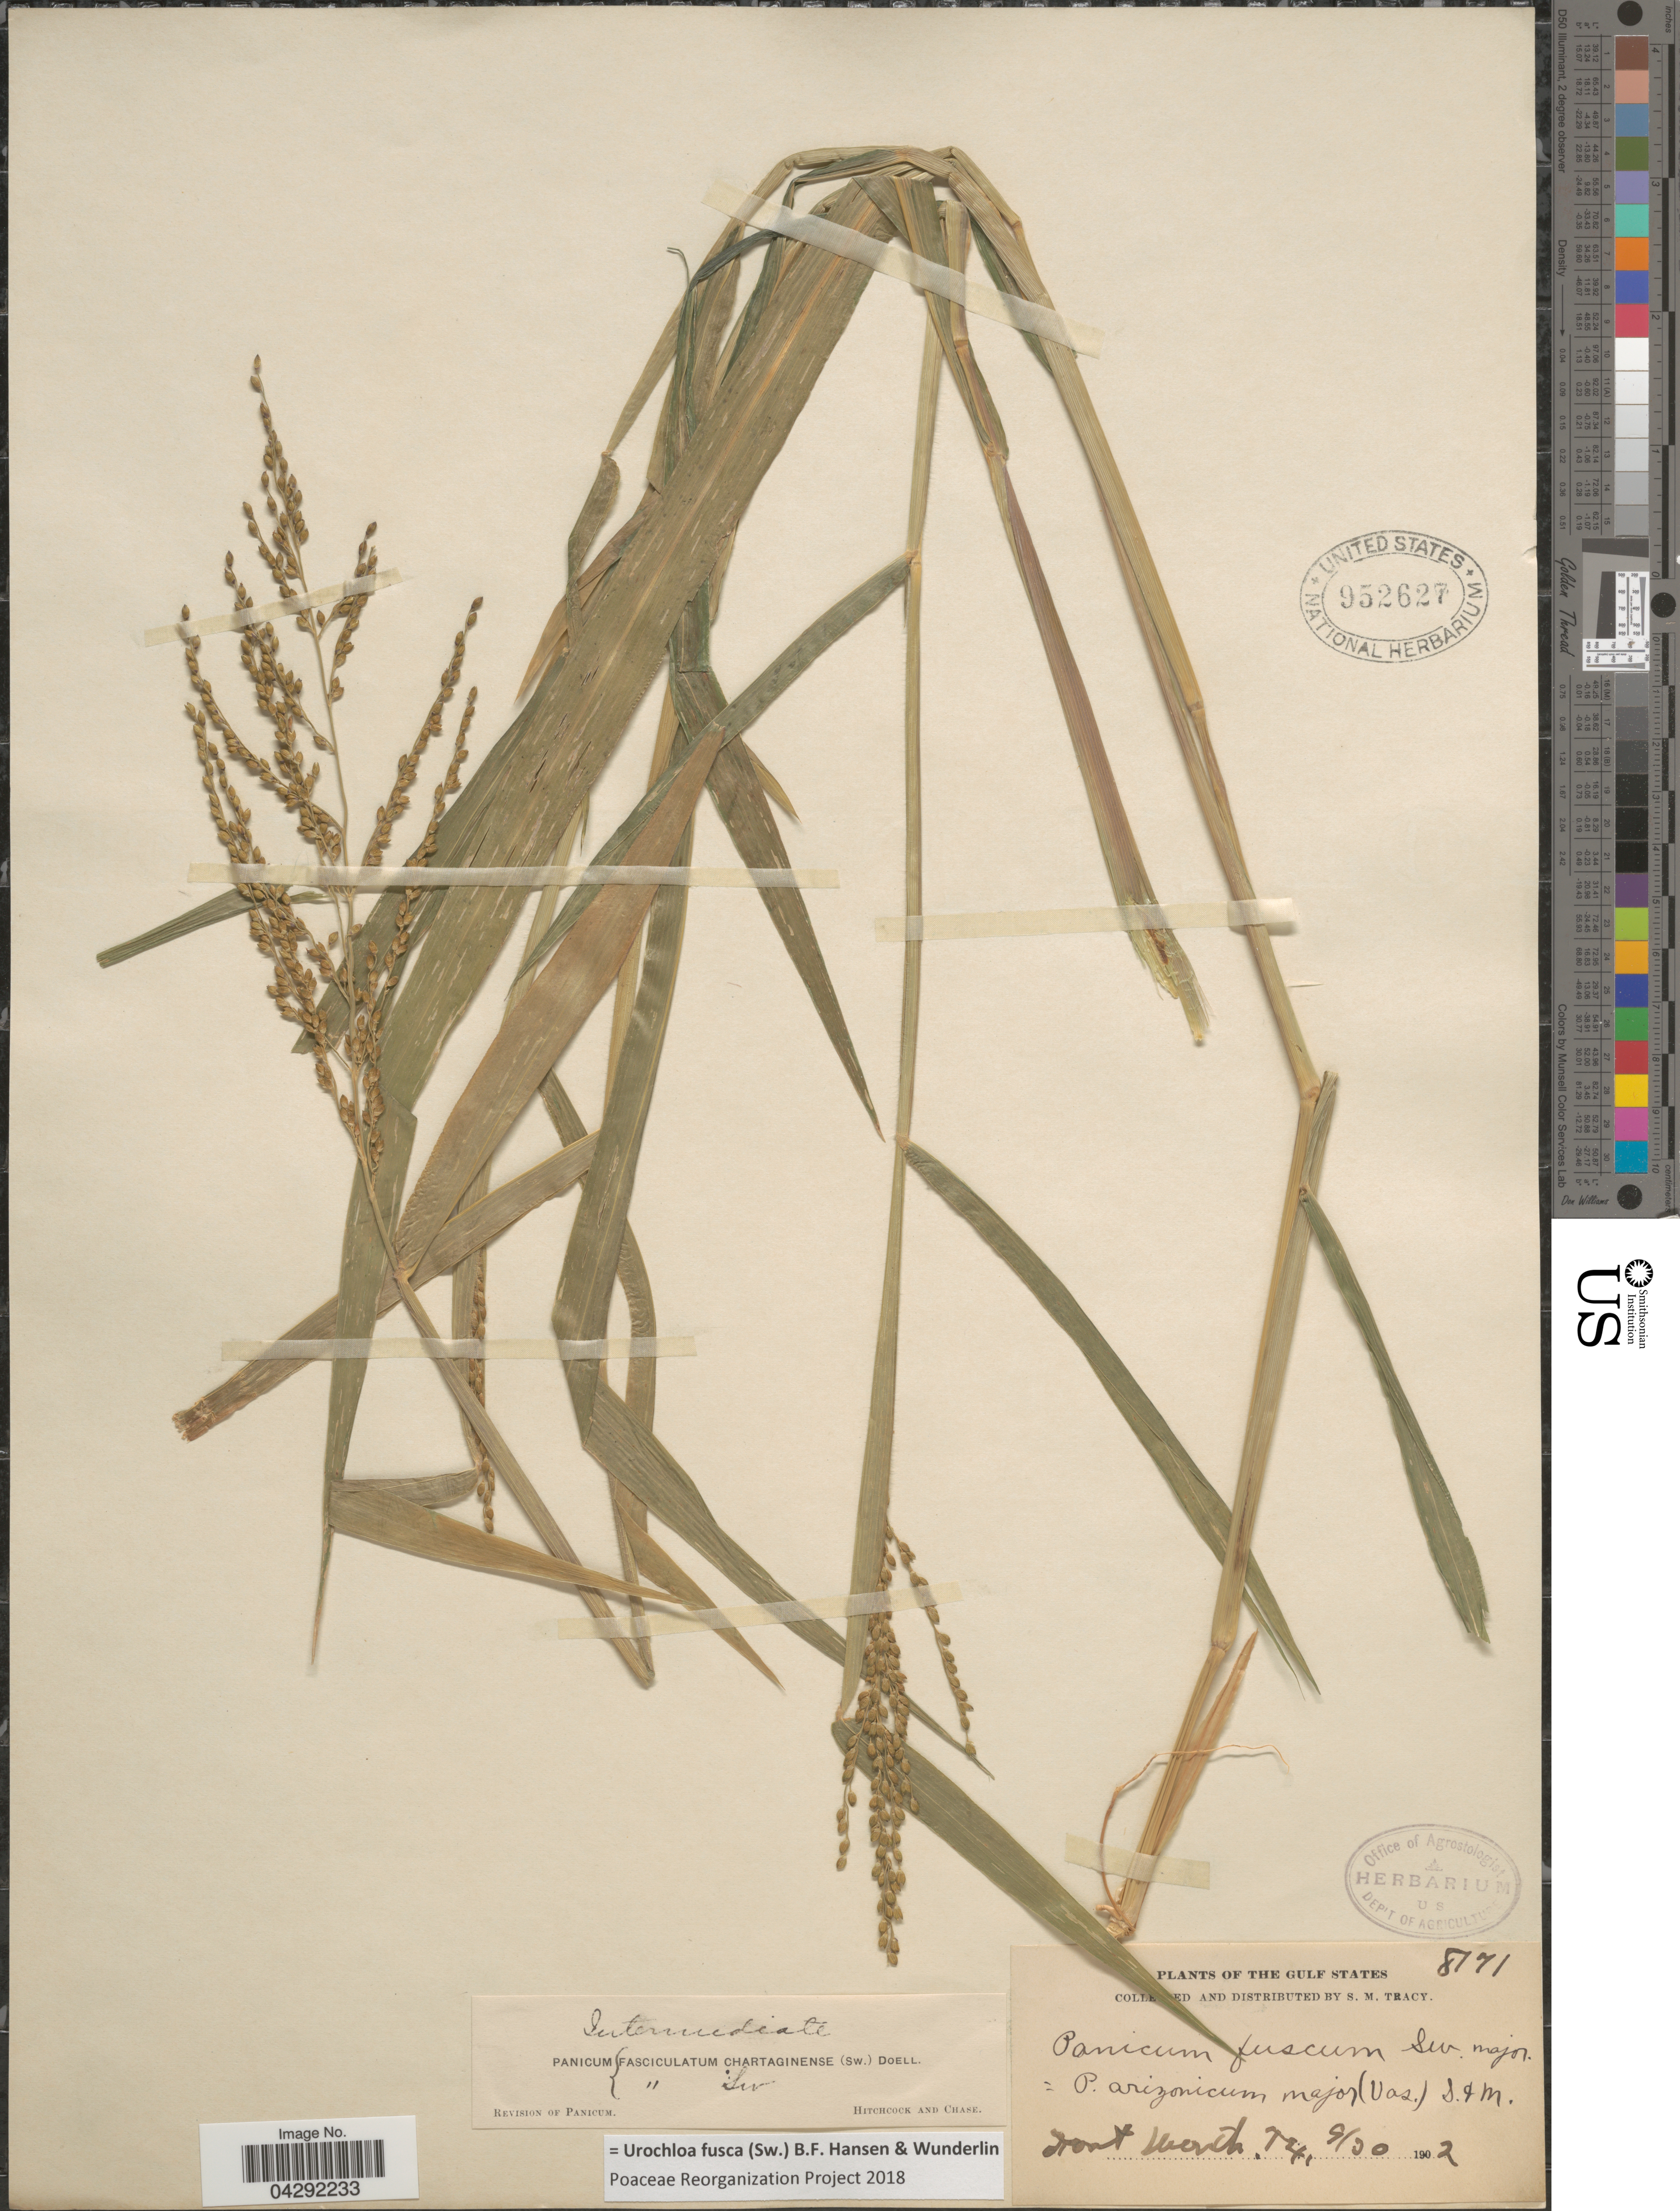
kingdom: Plantae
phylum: Tracheophyta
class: Liliopsida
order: Poales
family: Poaceae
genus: Urochloa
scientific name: Urochloa fusca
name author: (Sw.) B.F. Hansen & Wunderlin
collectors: S. M. Tracy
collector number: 8171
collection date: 1902-09-30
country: United States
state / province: Texas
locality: Fort Worth.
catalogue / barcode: US 952627